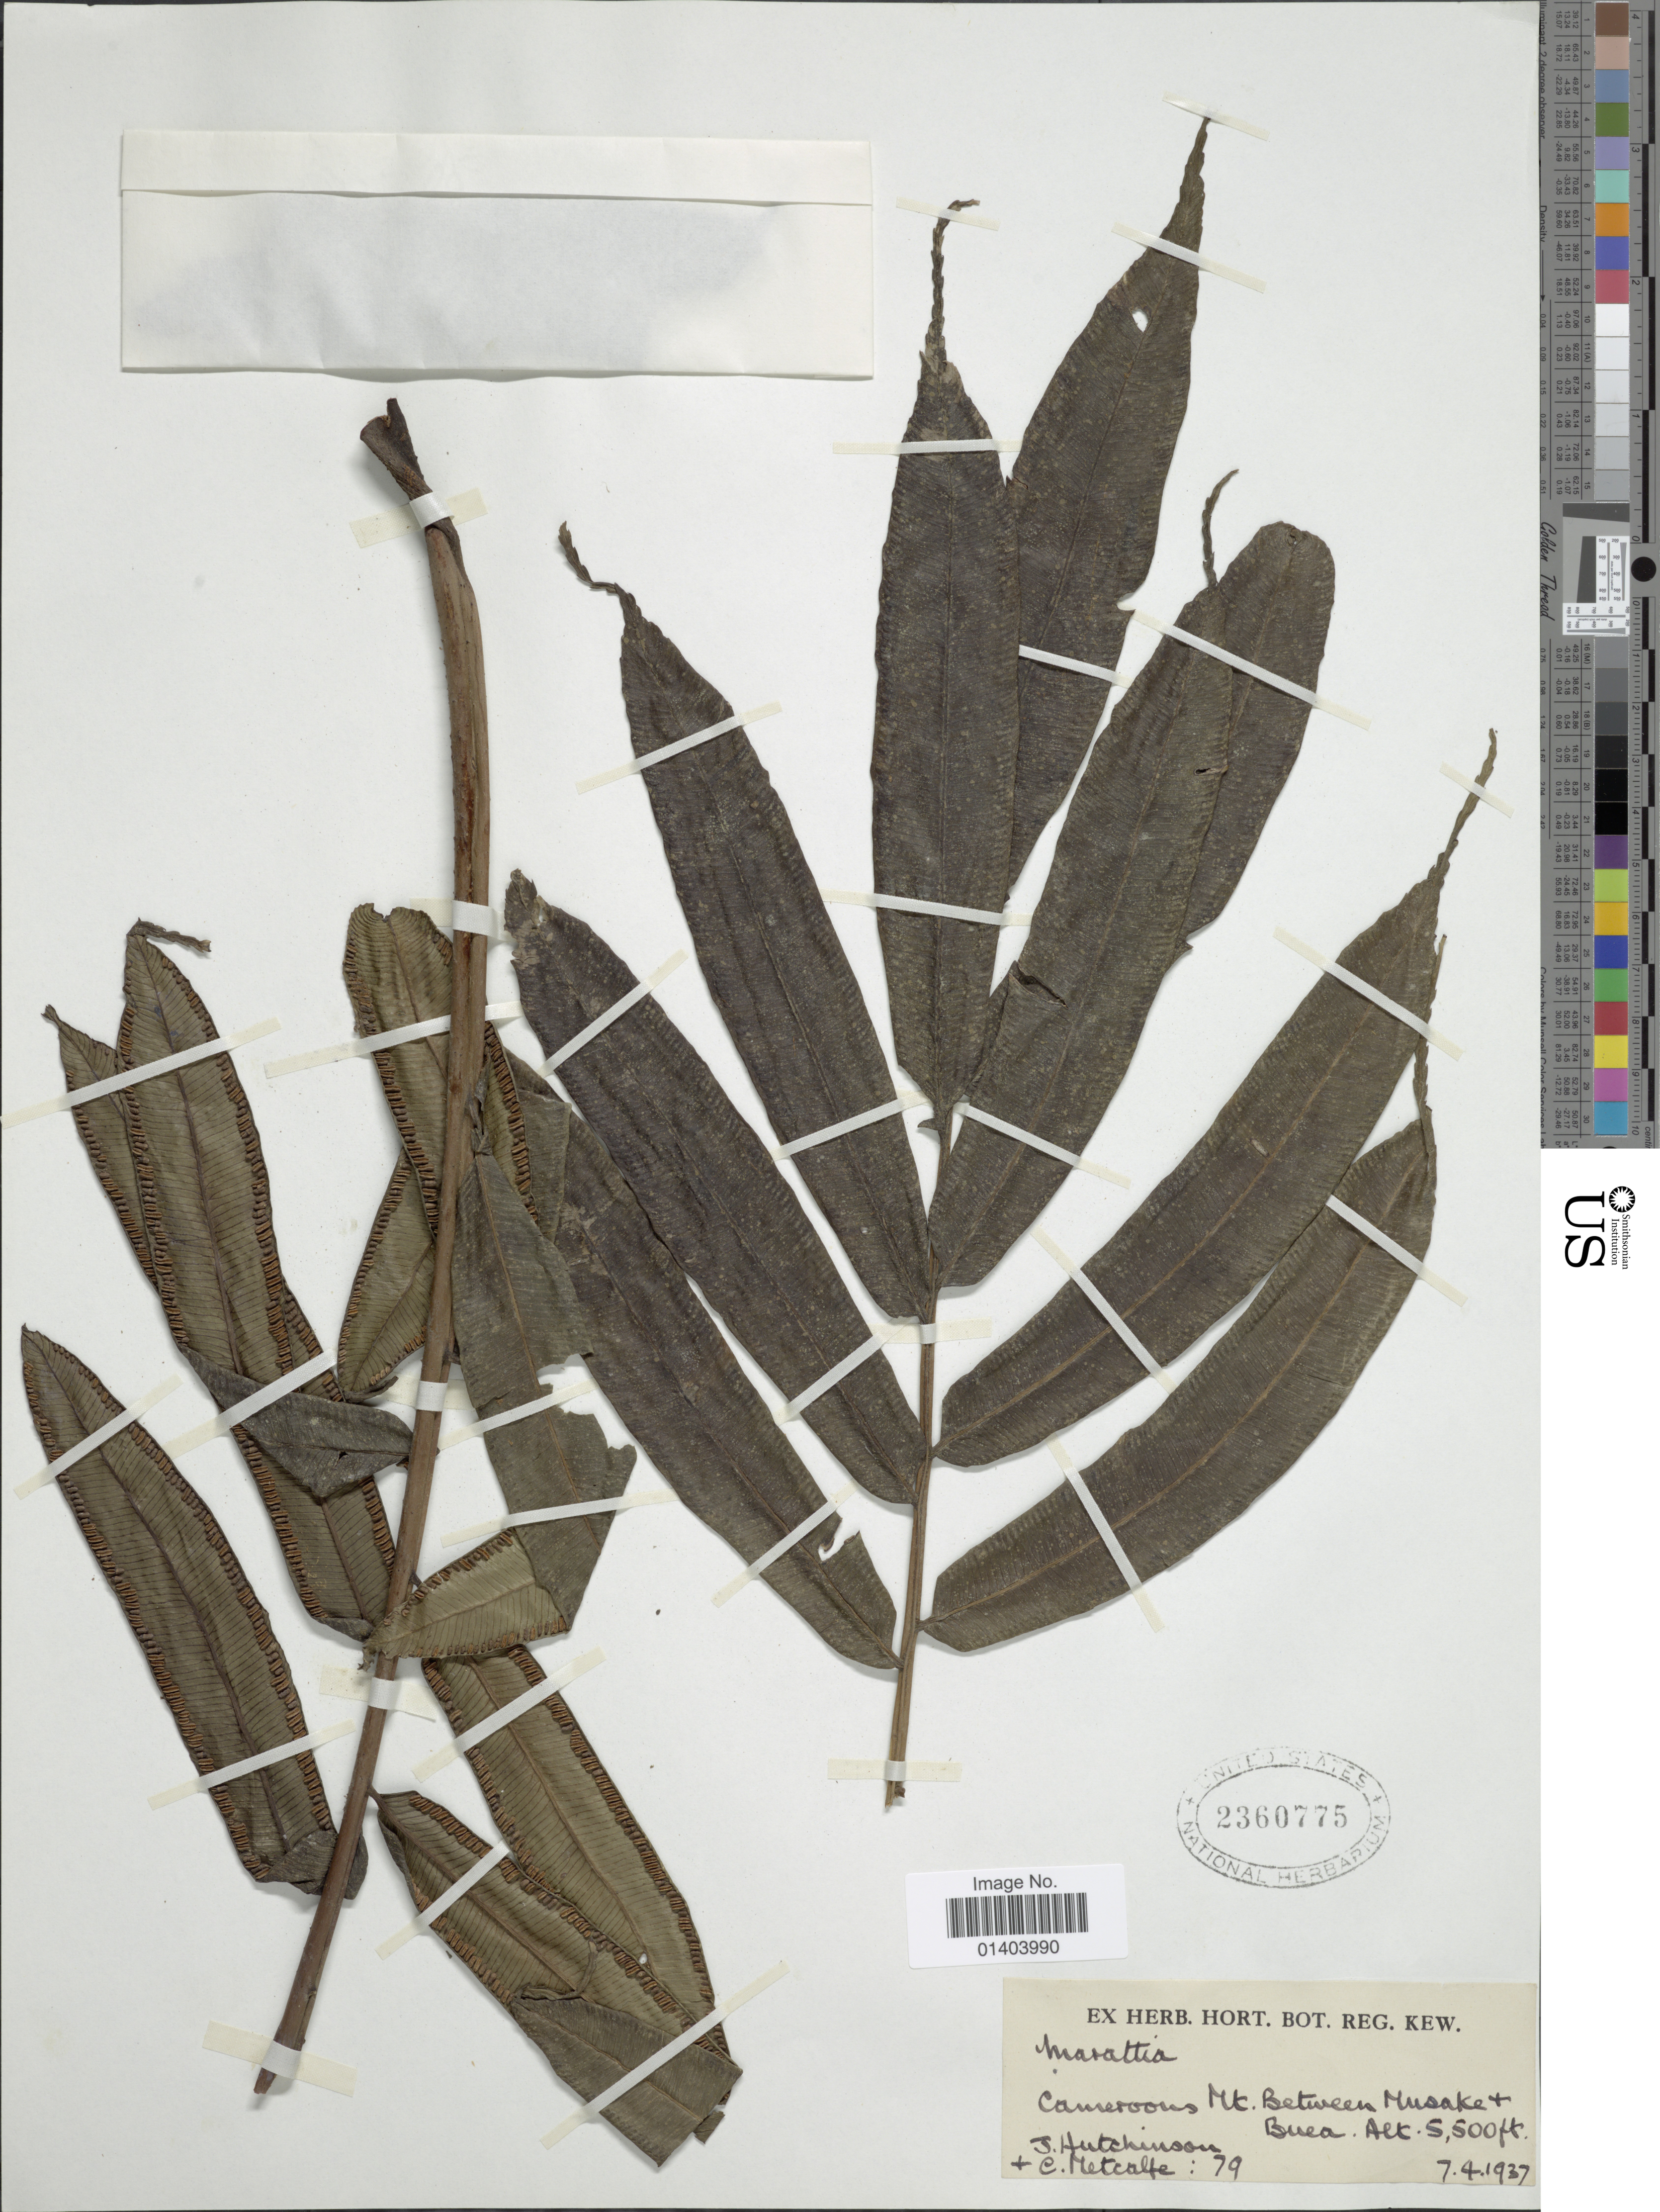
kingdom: Plantae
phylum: Tracheophyta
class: Polypodiopsida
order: Marattiales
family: Marattiaceae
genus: Ptisana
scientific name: Ptisana fraxinea var. fraxinea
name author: (Sm.) Murdock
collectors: J. Hutchinson & C. Metcalfe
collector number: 79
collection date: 1937-04-07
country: Cameroon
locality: Mt Between Musake + Buea.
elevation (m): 1676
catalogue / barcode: US 2360775